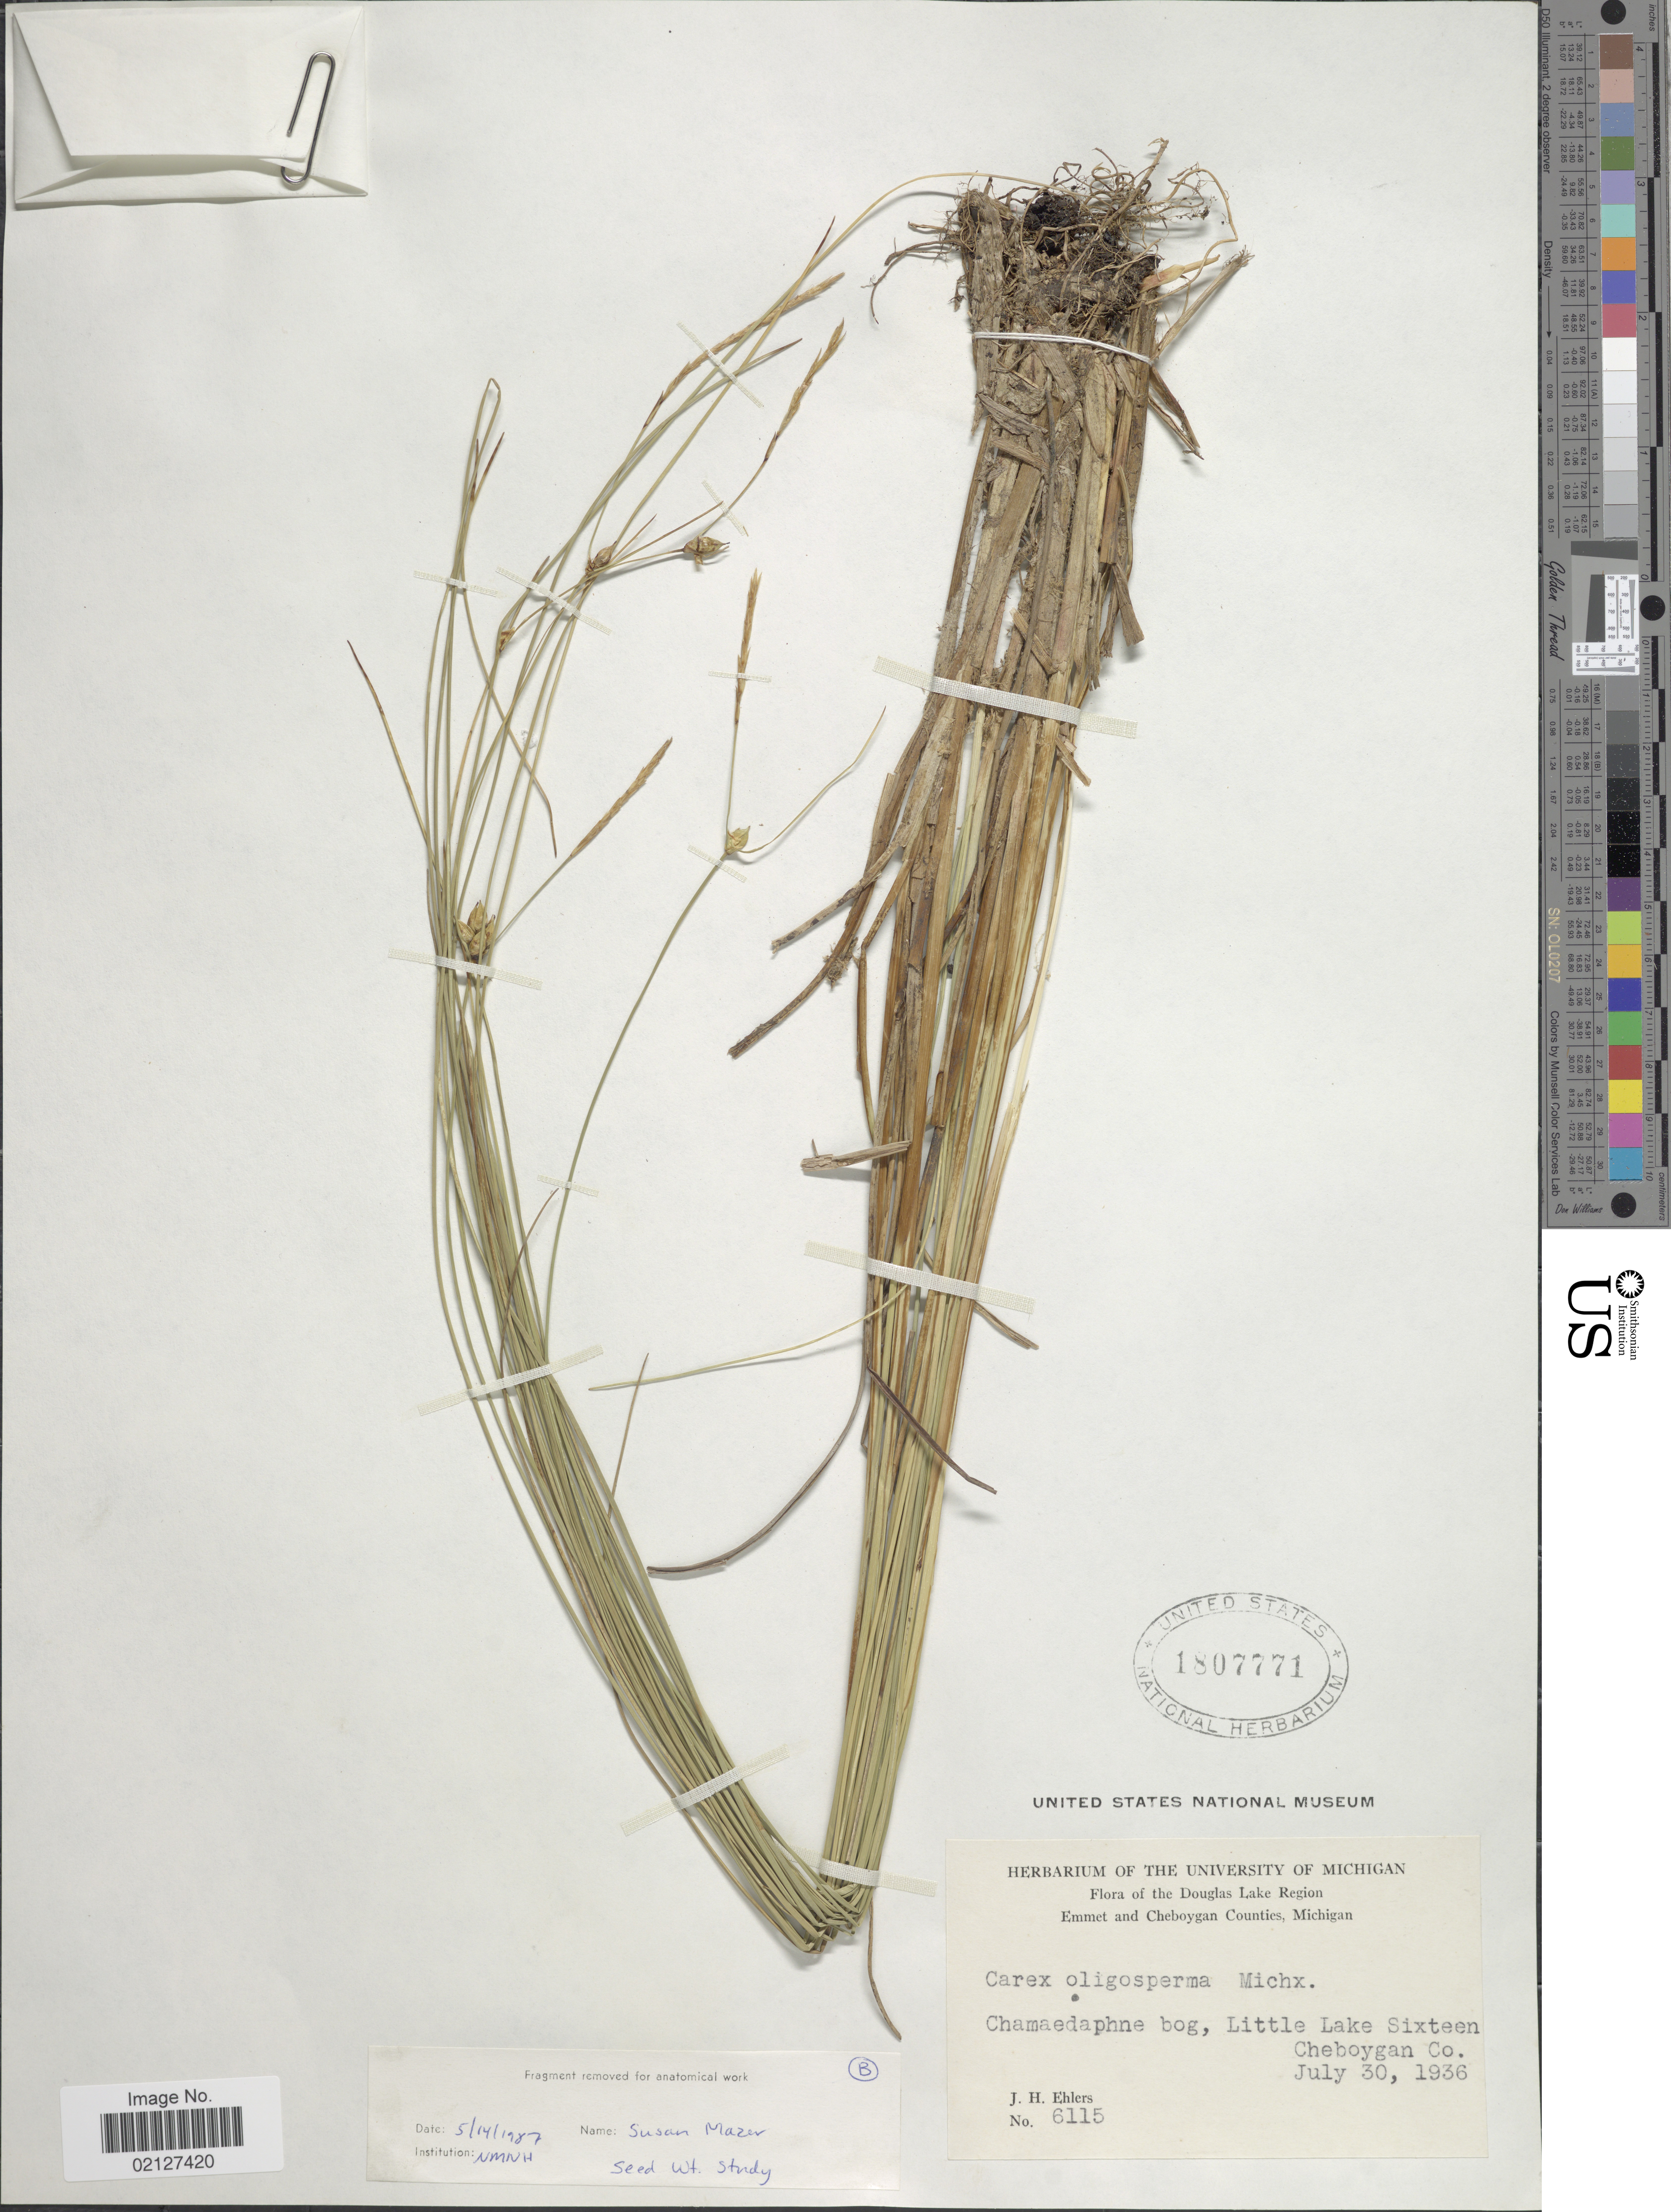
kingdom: Plantae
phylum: Tracheophyta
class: Liliopsida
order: Poales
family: Cyperaceae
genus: Carex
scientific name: Carex oligosperma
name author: Michx.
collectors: J. H. Ehlers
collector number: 6115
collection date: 1936-07-30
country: United States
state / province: Michigan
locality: Douglas Lake Region, Emmet and Cheboygan Counties, Chamaedaphne bog, Little Lake Sixteen, Cheboygan Co.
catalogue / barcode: US 1807771